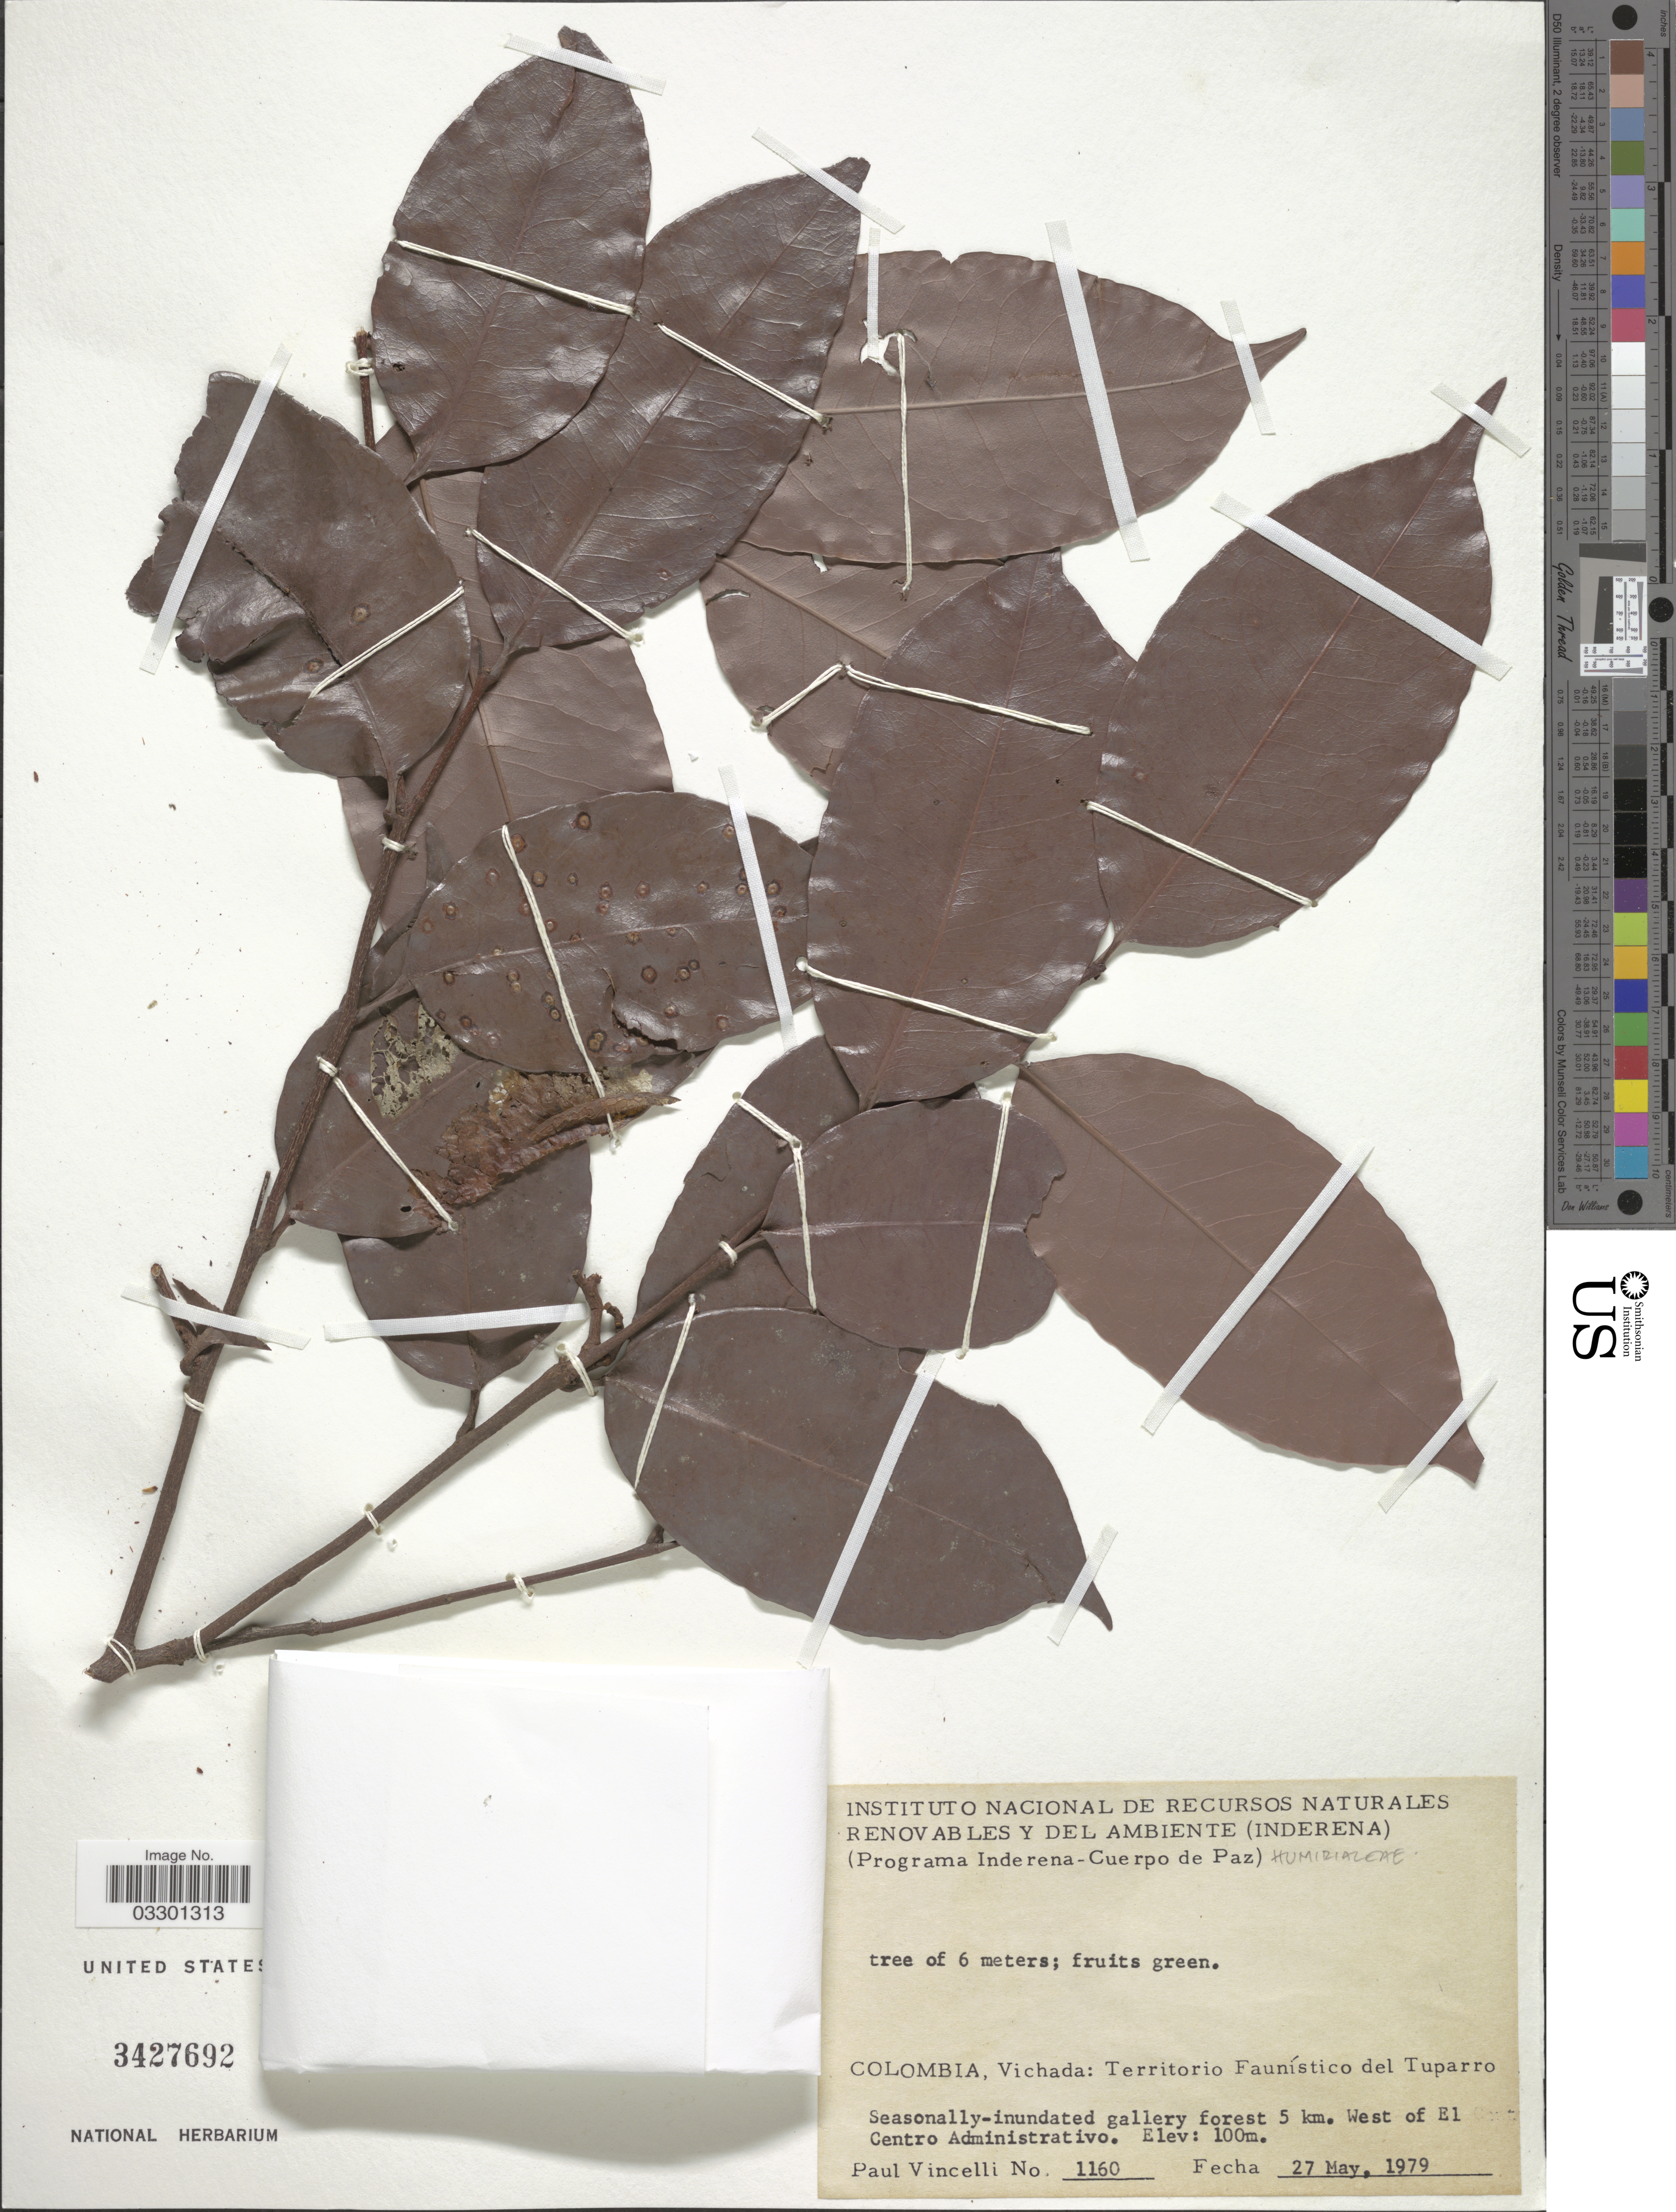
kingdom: Plantae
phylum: Tracheophyta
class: Magnoliopsida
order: Malpighiales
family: Humiriaceae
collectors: P. Vincelli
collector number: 1160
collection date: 1979-05-27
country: Colombia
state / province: Vichada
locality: Territorio Faunístico del Tuparro. Seasonally-inundated gallery forest 5 km. West of El Centro Administrativo.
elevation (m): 100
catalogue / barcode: US 3427692